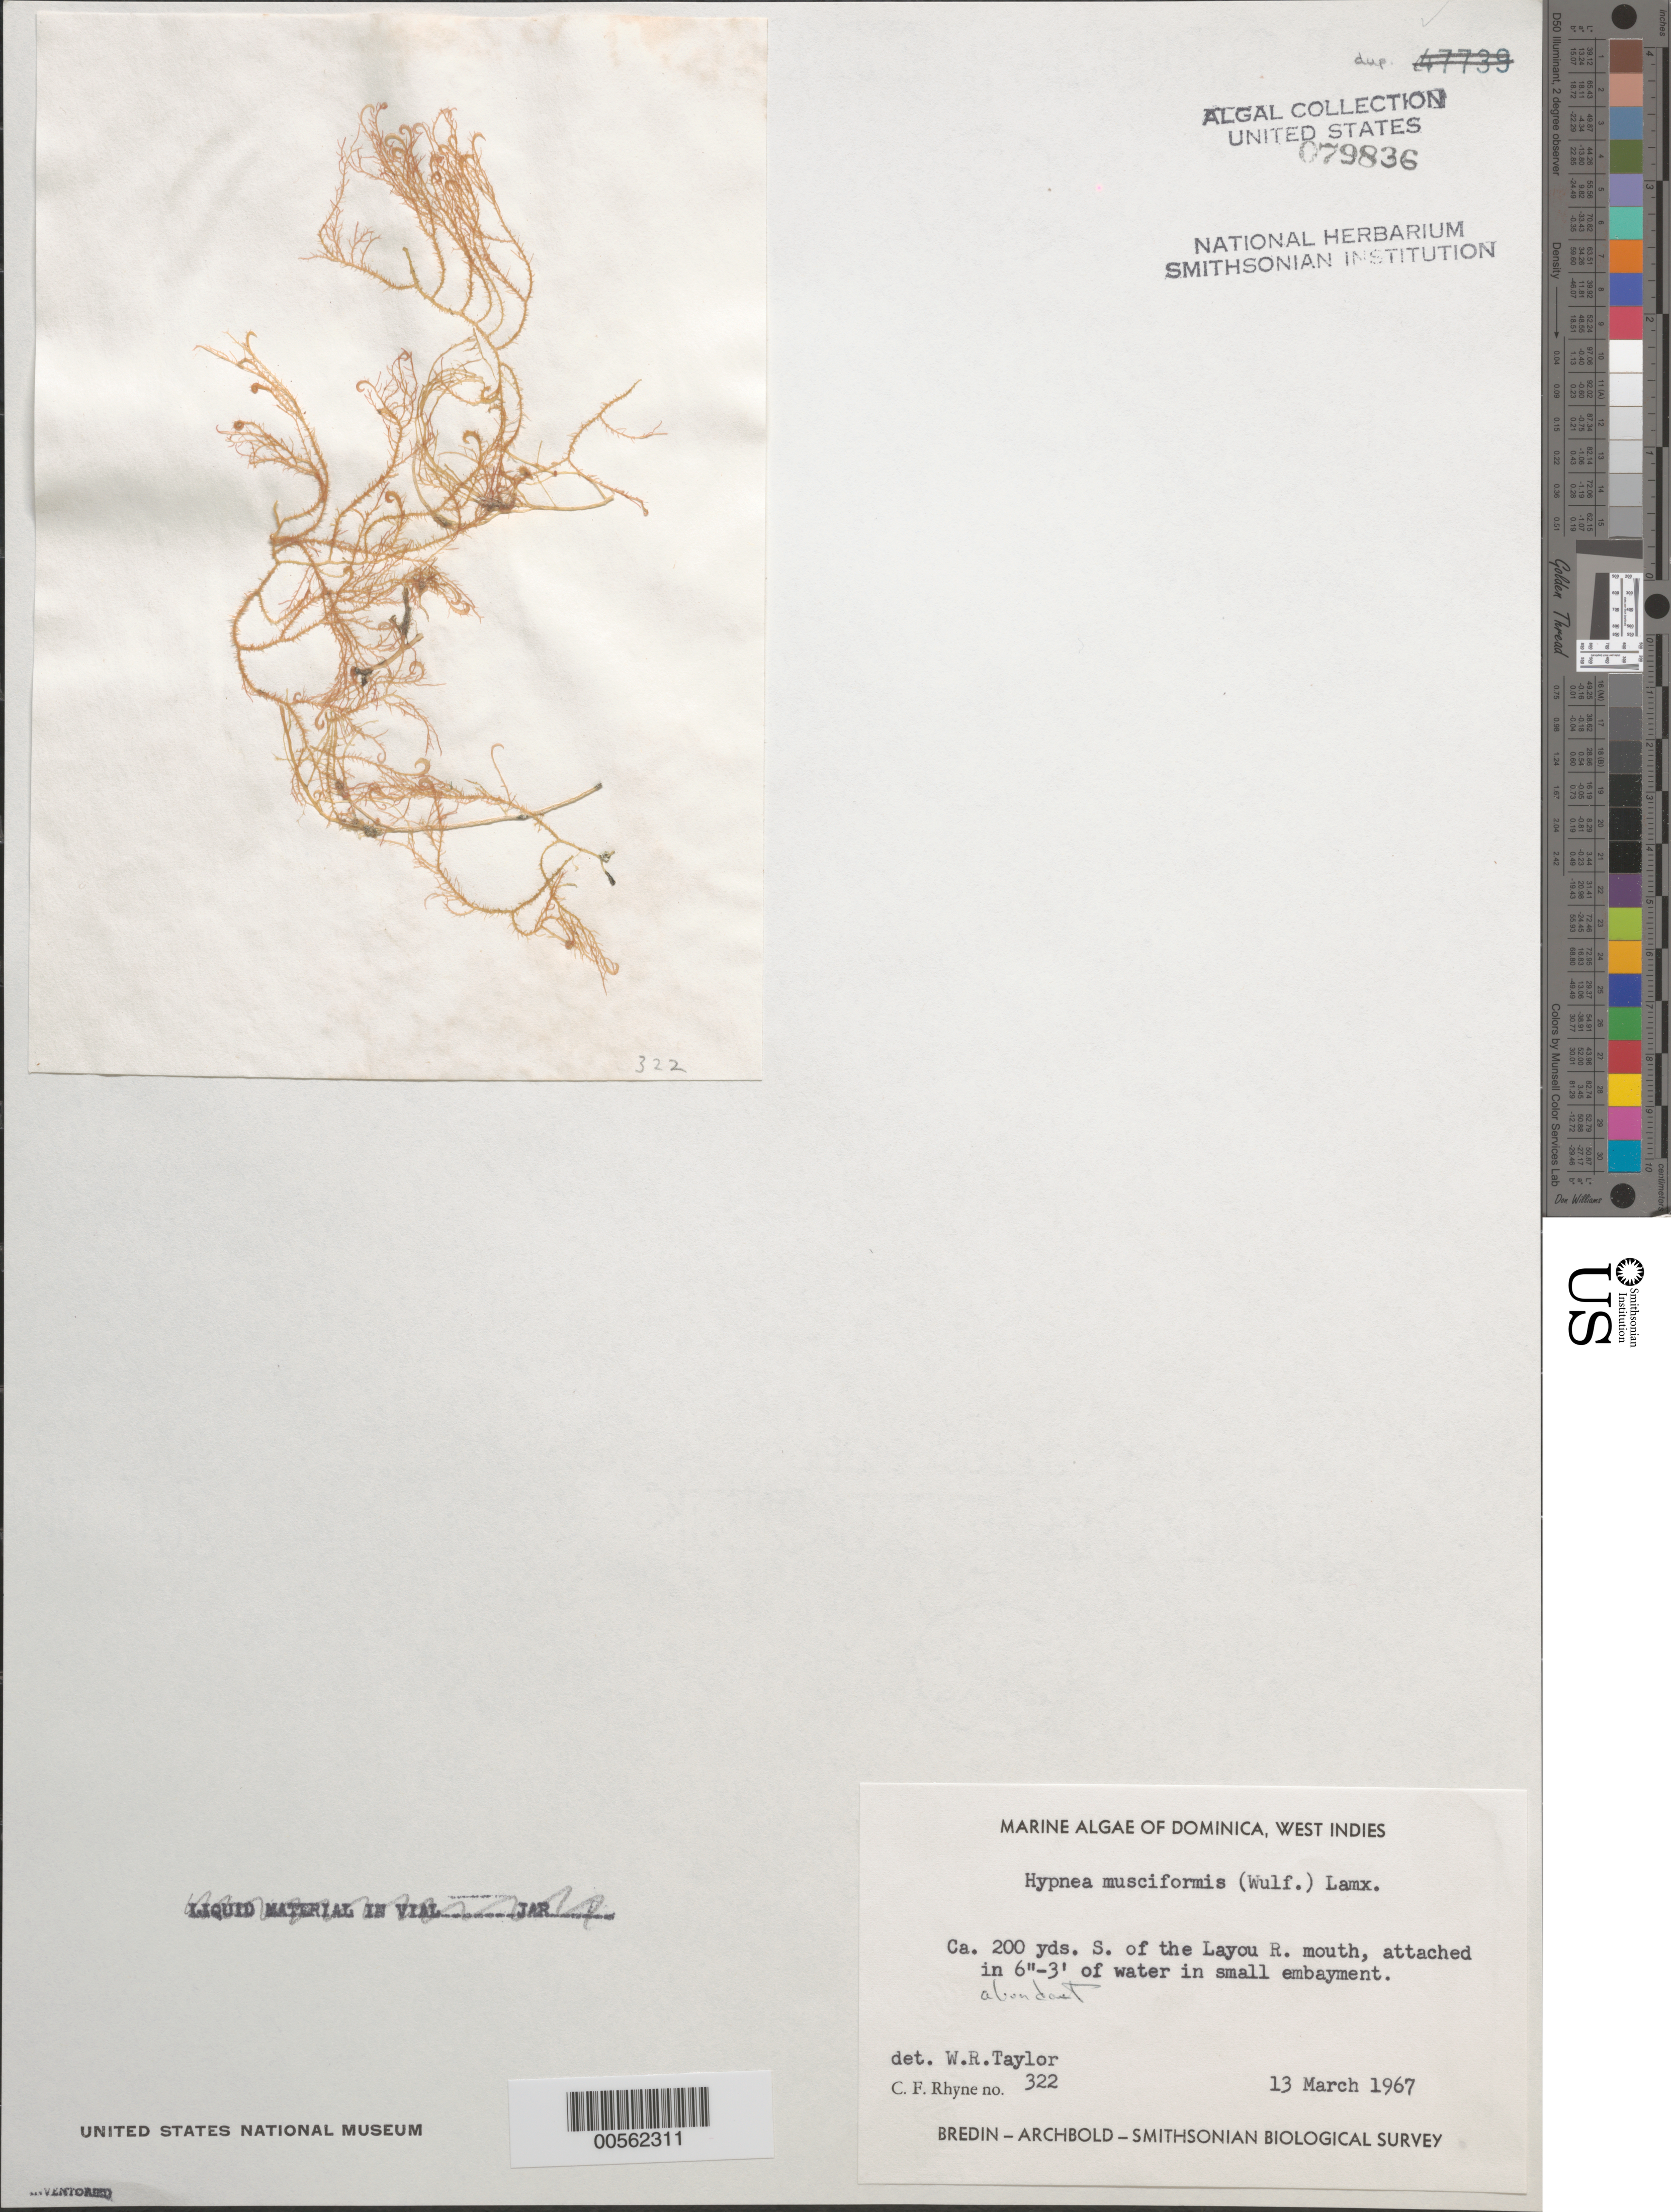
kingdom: Plantae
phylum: Rhodophyta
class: Florideophyceae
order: Gigartinales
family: Cystocloniaceae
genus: Hypnea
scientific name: Hypnea musciformis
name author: (Wulfen) J.V.Lamouroux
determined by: Taylor, William R.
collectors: C. Rhyne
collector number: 322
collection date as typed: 13 Mar 1967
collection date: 1967-03-13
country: Dominica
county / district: St. Joseph's Parish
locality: Ca. 200 yards south of Layou River mouth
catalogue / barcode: US 79836